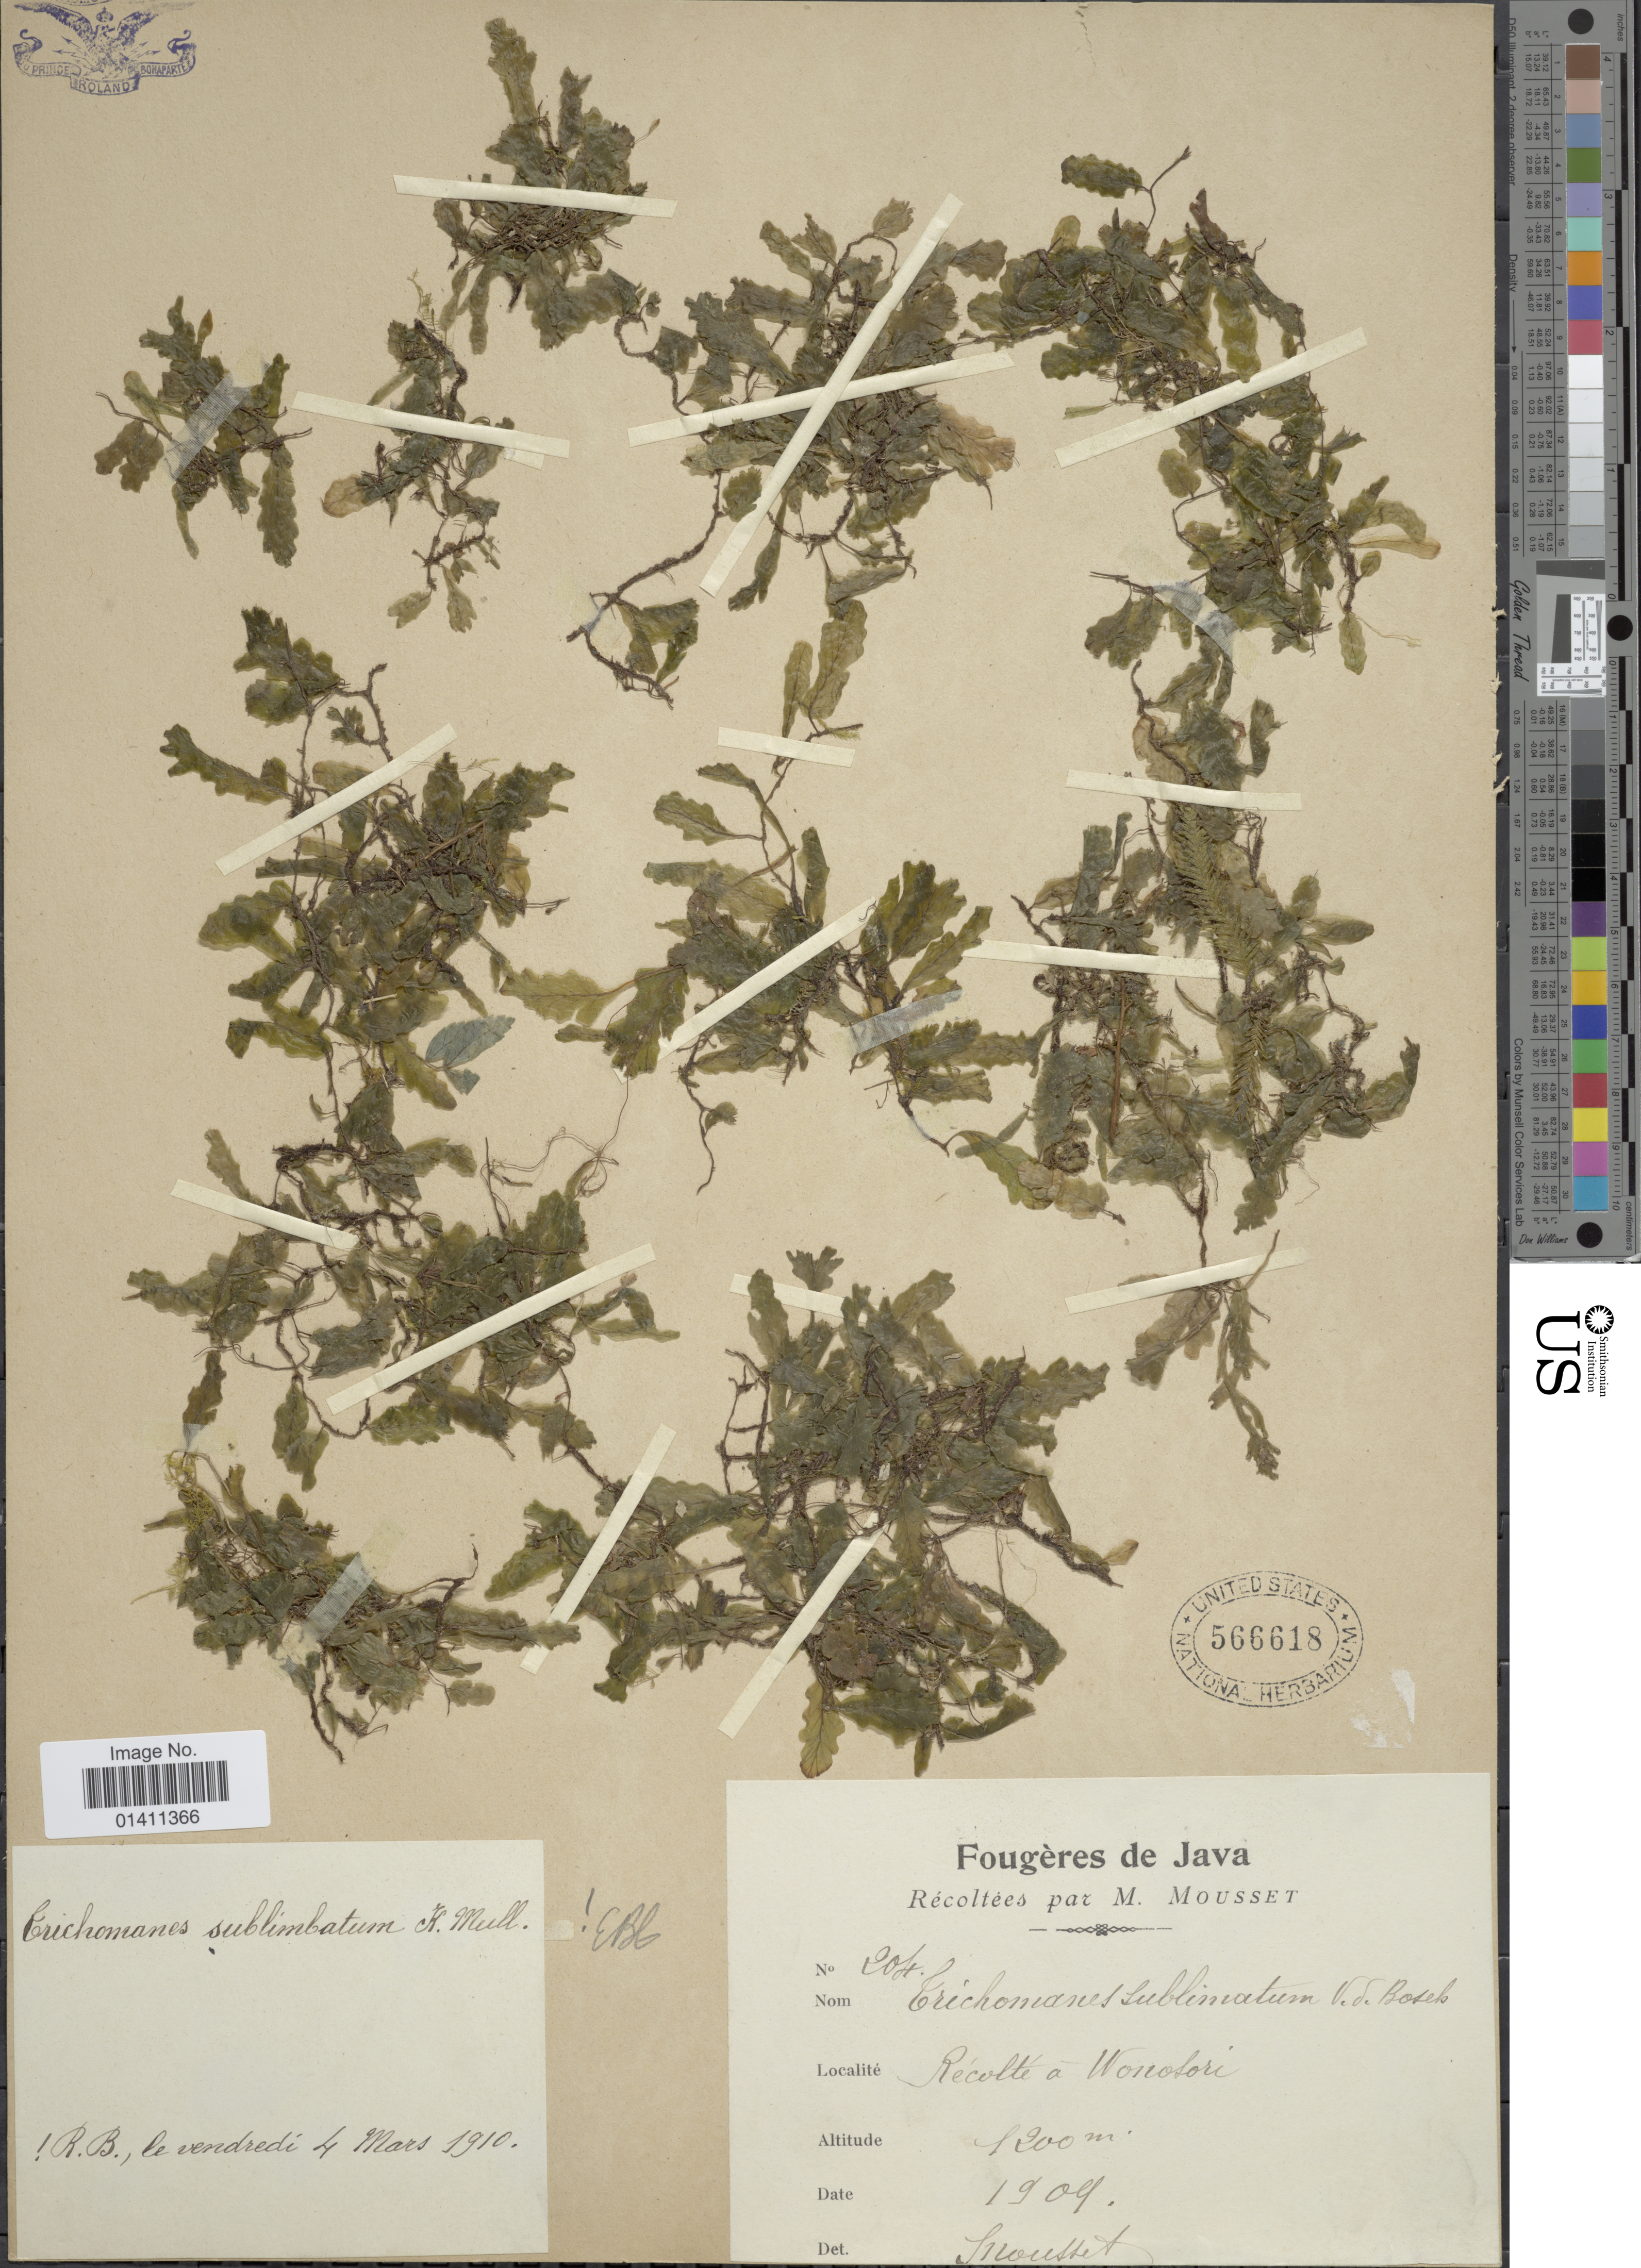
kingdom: Plantae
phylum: Tracheophyta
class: Polypodiopsida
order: Hymenophyllales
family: Hymenophyllaceae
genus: Didymoglossum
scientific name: Didymoglossum sublimbatum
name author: (K. Müller) Ebihara & K. Iwats.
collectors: Mousset, --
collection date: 1909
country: Indonesia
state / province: Java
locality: Wonotori.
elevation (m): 1200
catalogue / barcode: US 566618